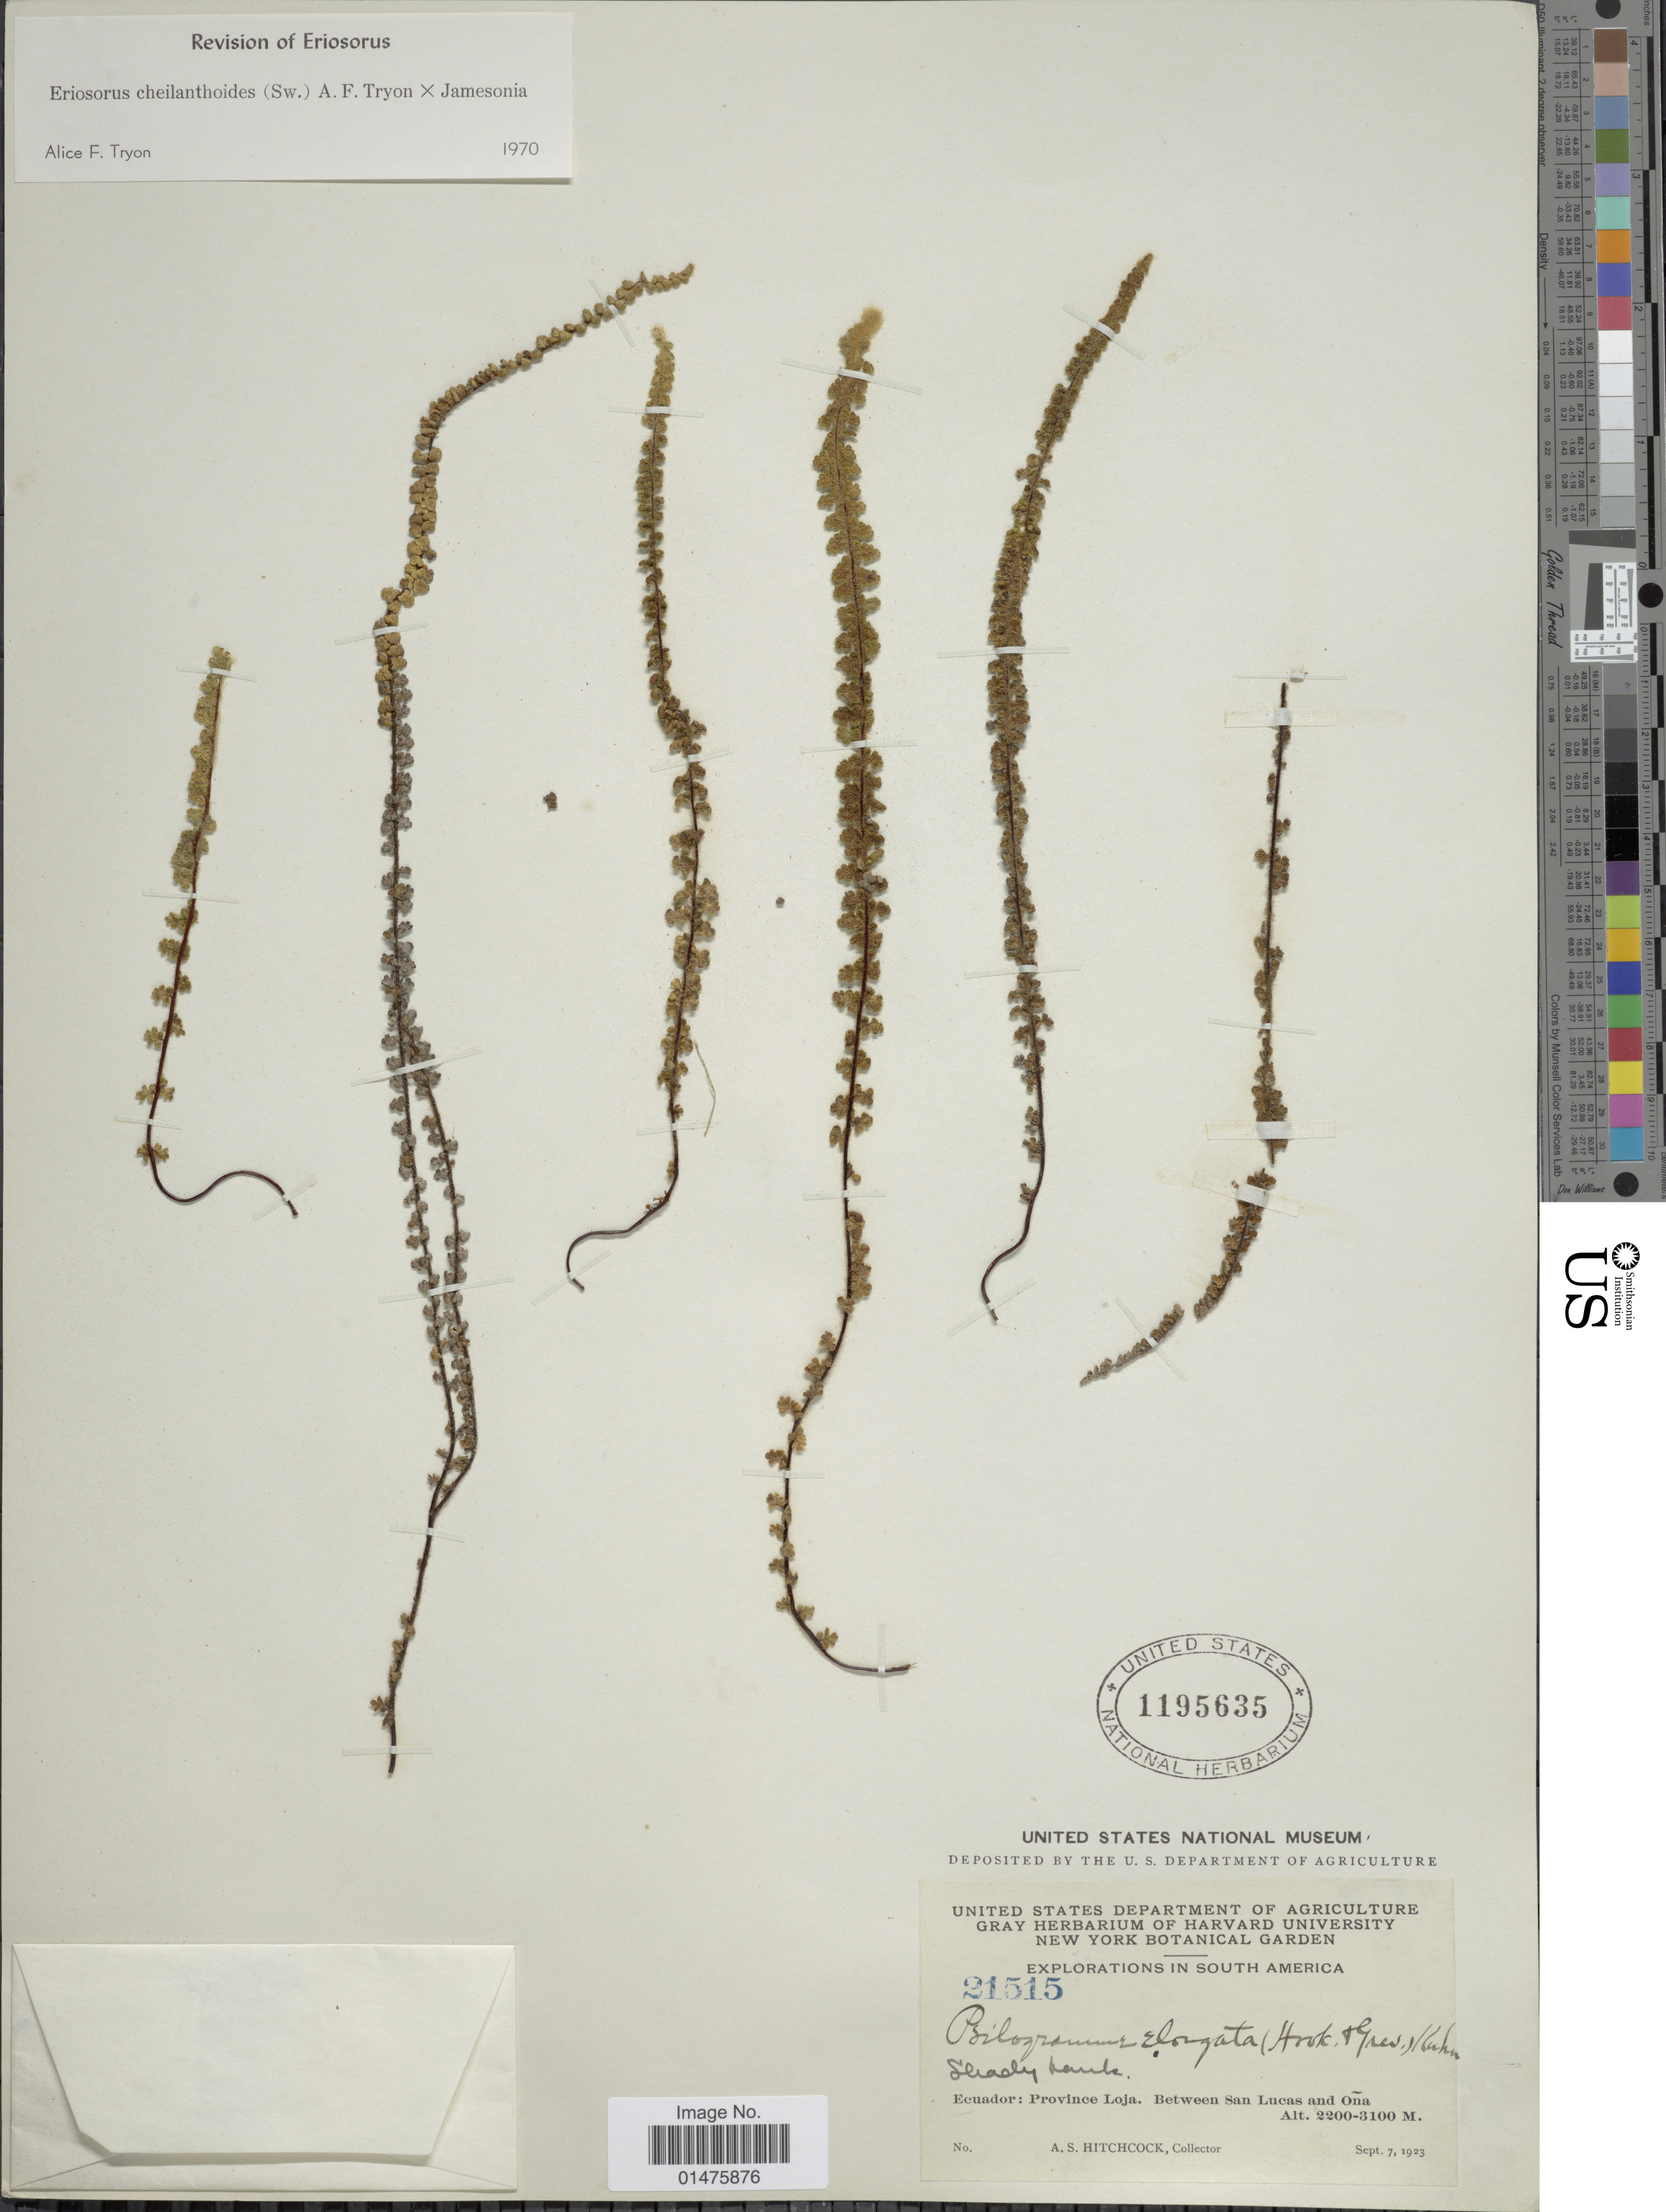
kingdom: Plantae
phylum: Tracheophyta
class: Polypodiopsida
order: Polypodiales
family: Pteridaceae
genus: Jamesonia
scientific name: Jamesonia cheilanthoides x J. jamesonia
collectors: A. S. Hitchcock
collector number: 21515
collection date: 1923-09-07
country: Ecuador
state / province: Loja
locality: Between San Lucas and Oña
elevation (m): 2200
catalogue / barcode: US 1195635